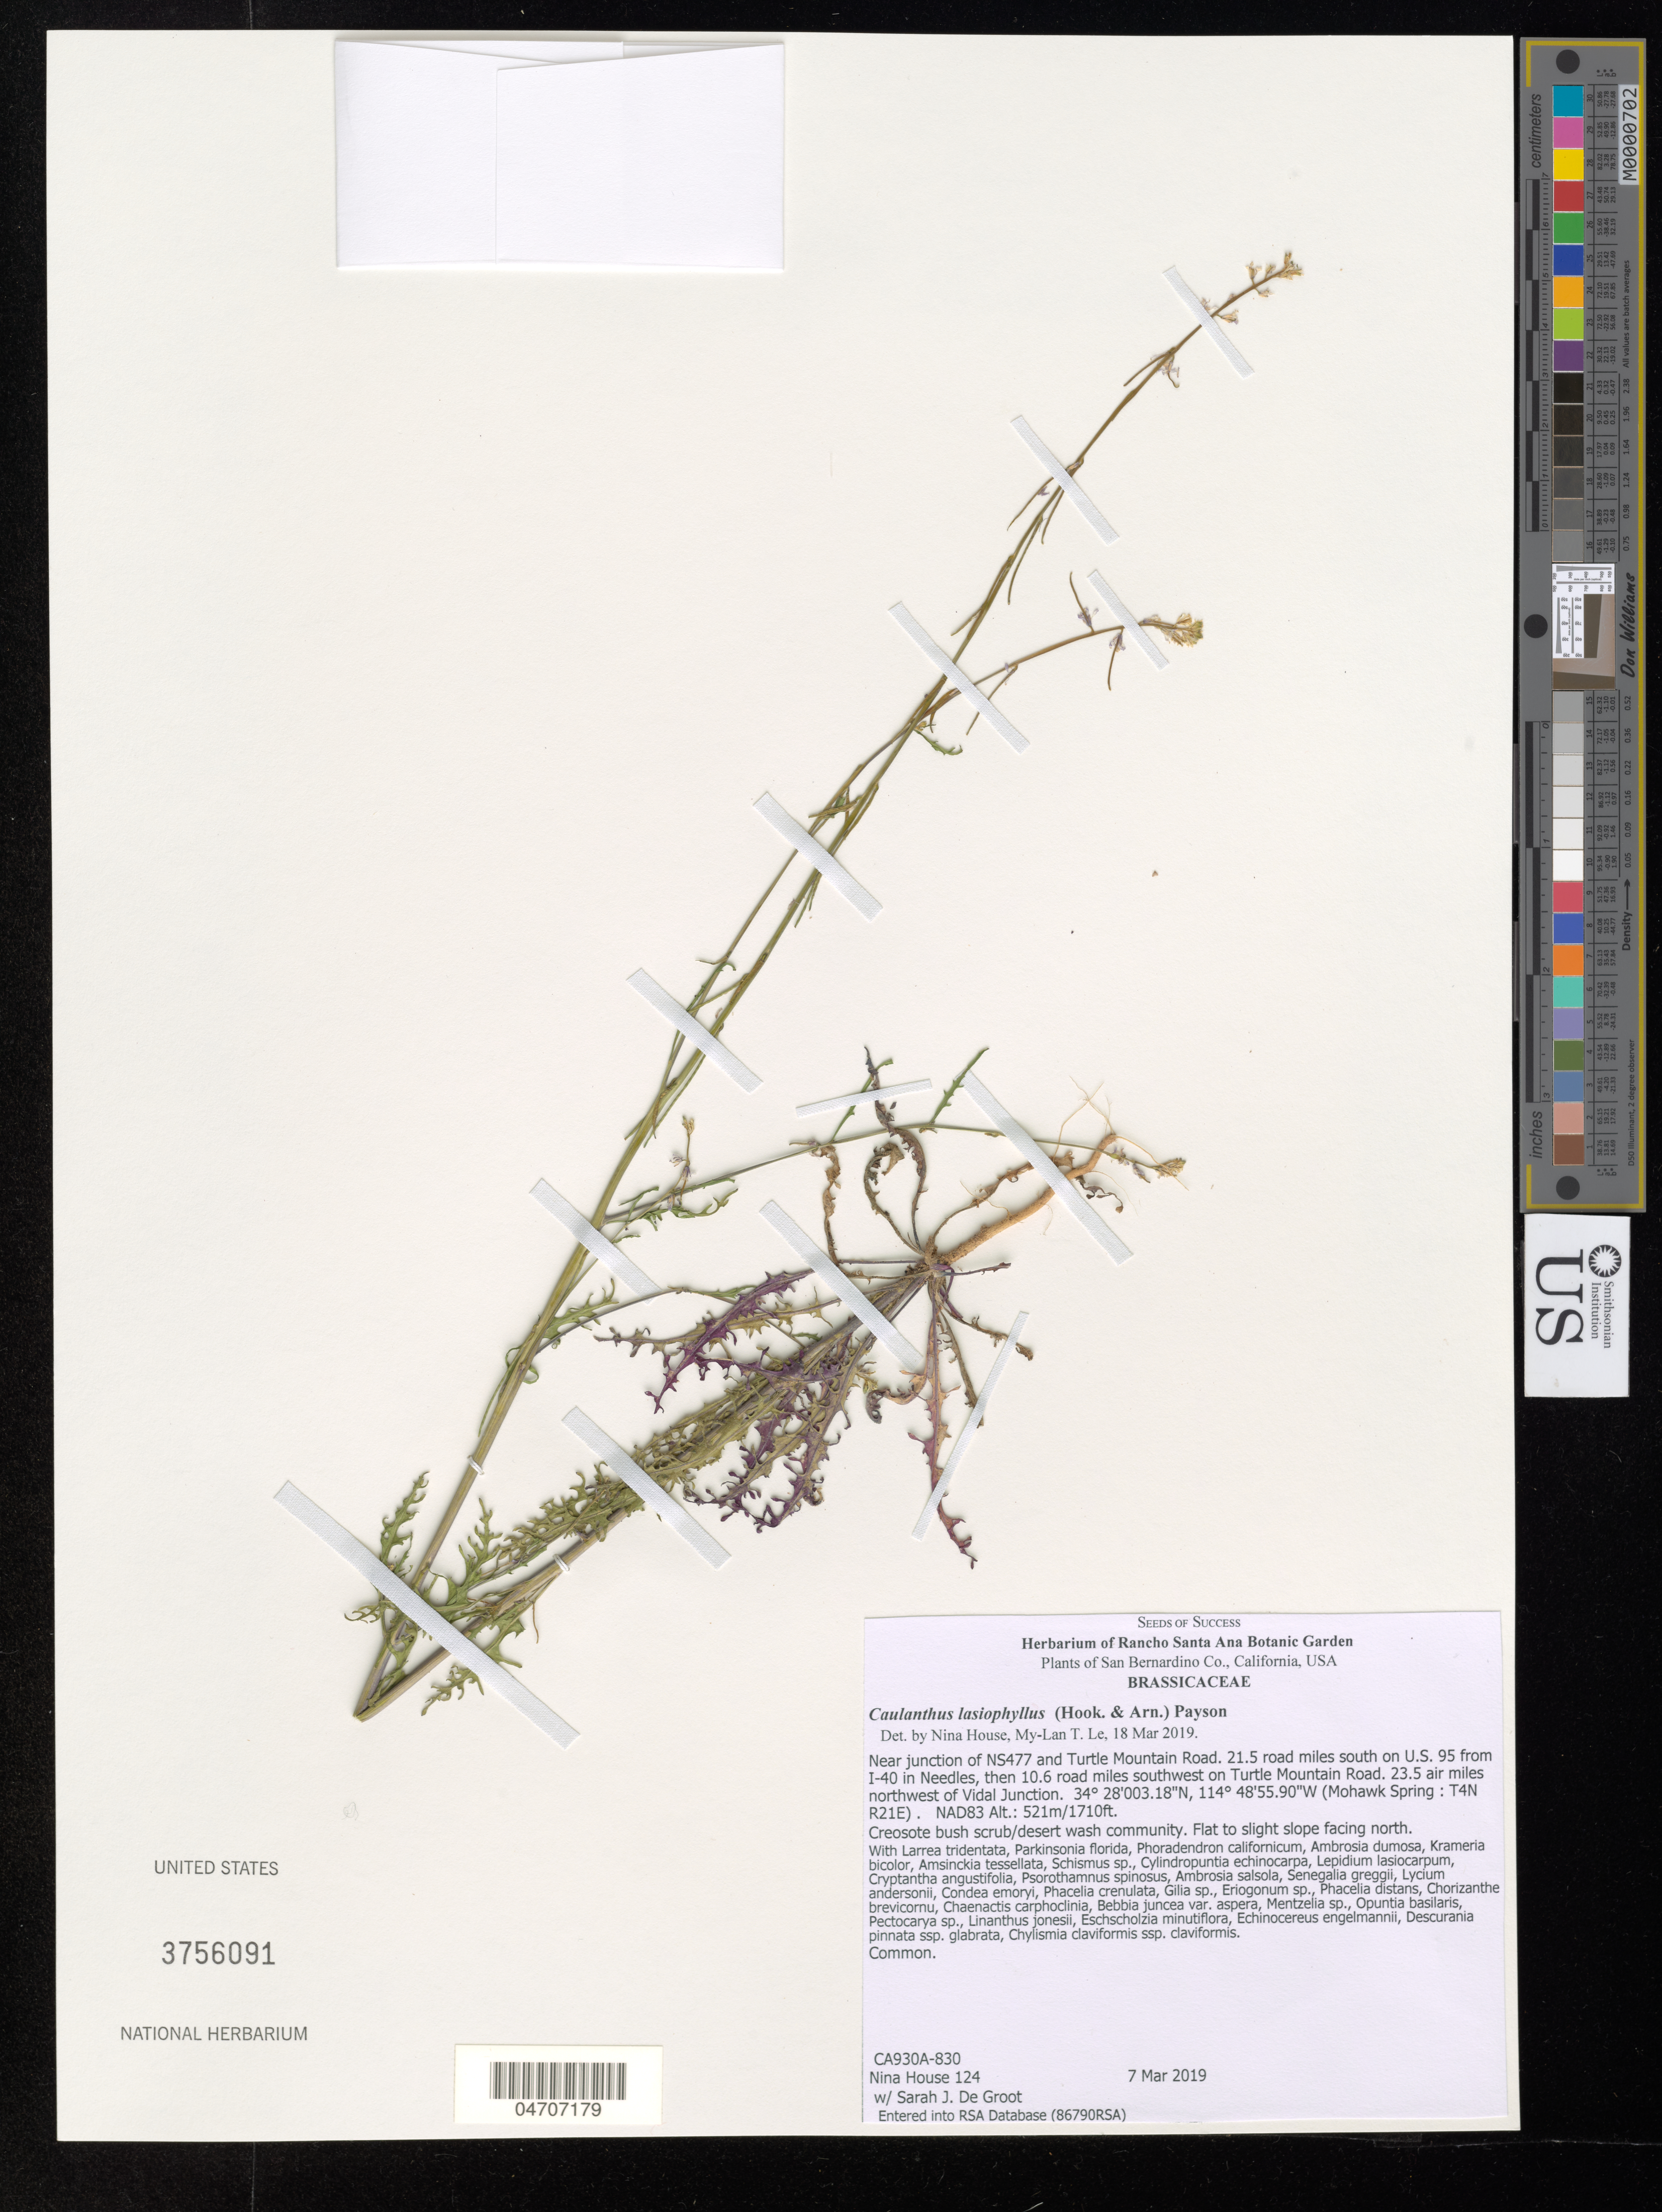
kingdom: Plantae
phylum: Tracheophyta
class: Magnoliopsida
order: Brassicales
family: Brassicaceae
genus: Caulanthus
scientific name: Caulanthus lasiophyllus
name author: (Hook. & Arn.) Payson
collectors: N. House & S. De Groot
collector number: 124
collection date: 2019-03-07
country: United States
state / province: California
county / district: San Bernardino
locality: San Bernardino Co. Near junction of NS477 and Turtle Mountain Road. 21.5 road miles south on U.S. 95 from I-40 in Needles, then 10.6 road miles southwest on Turtle Mountain Road. 23.5 air miles northwest of Vidal Junction. (Mohawk Spring: T4N R21E). NAD83.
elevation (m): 521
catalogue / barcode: US 3756091